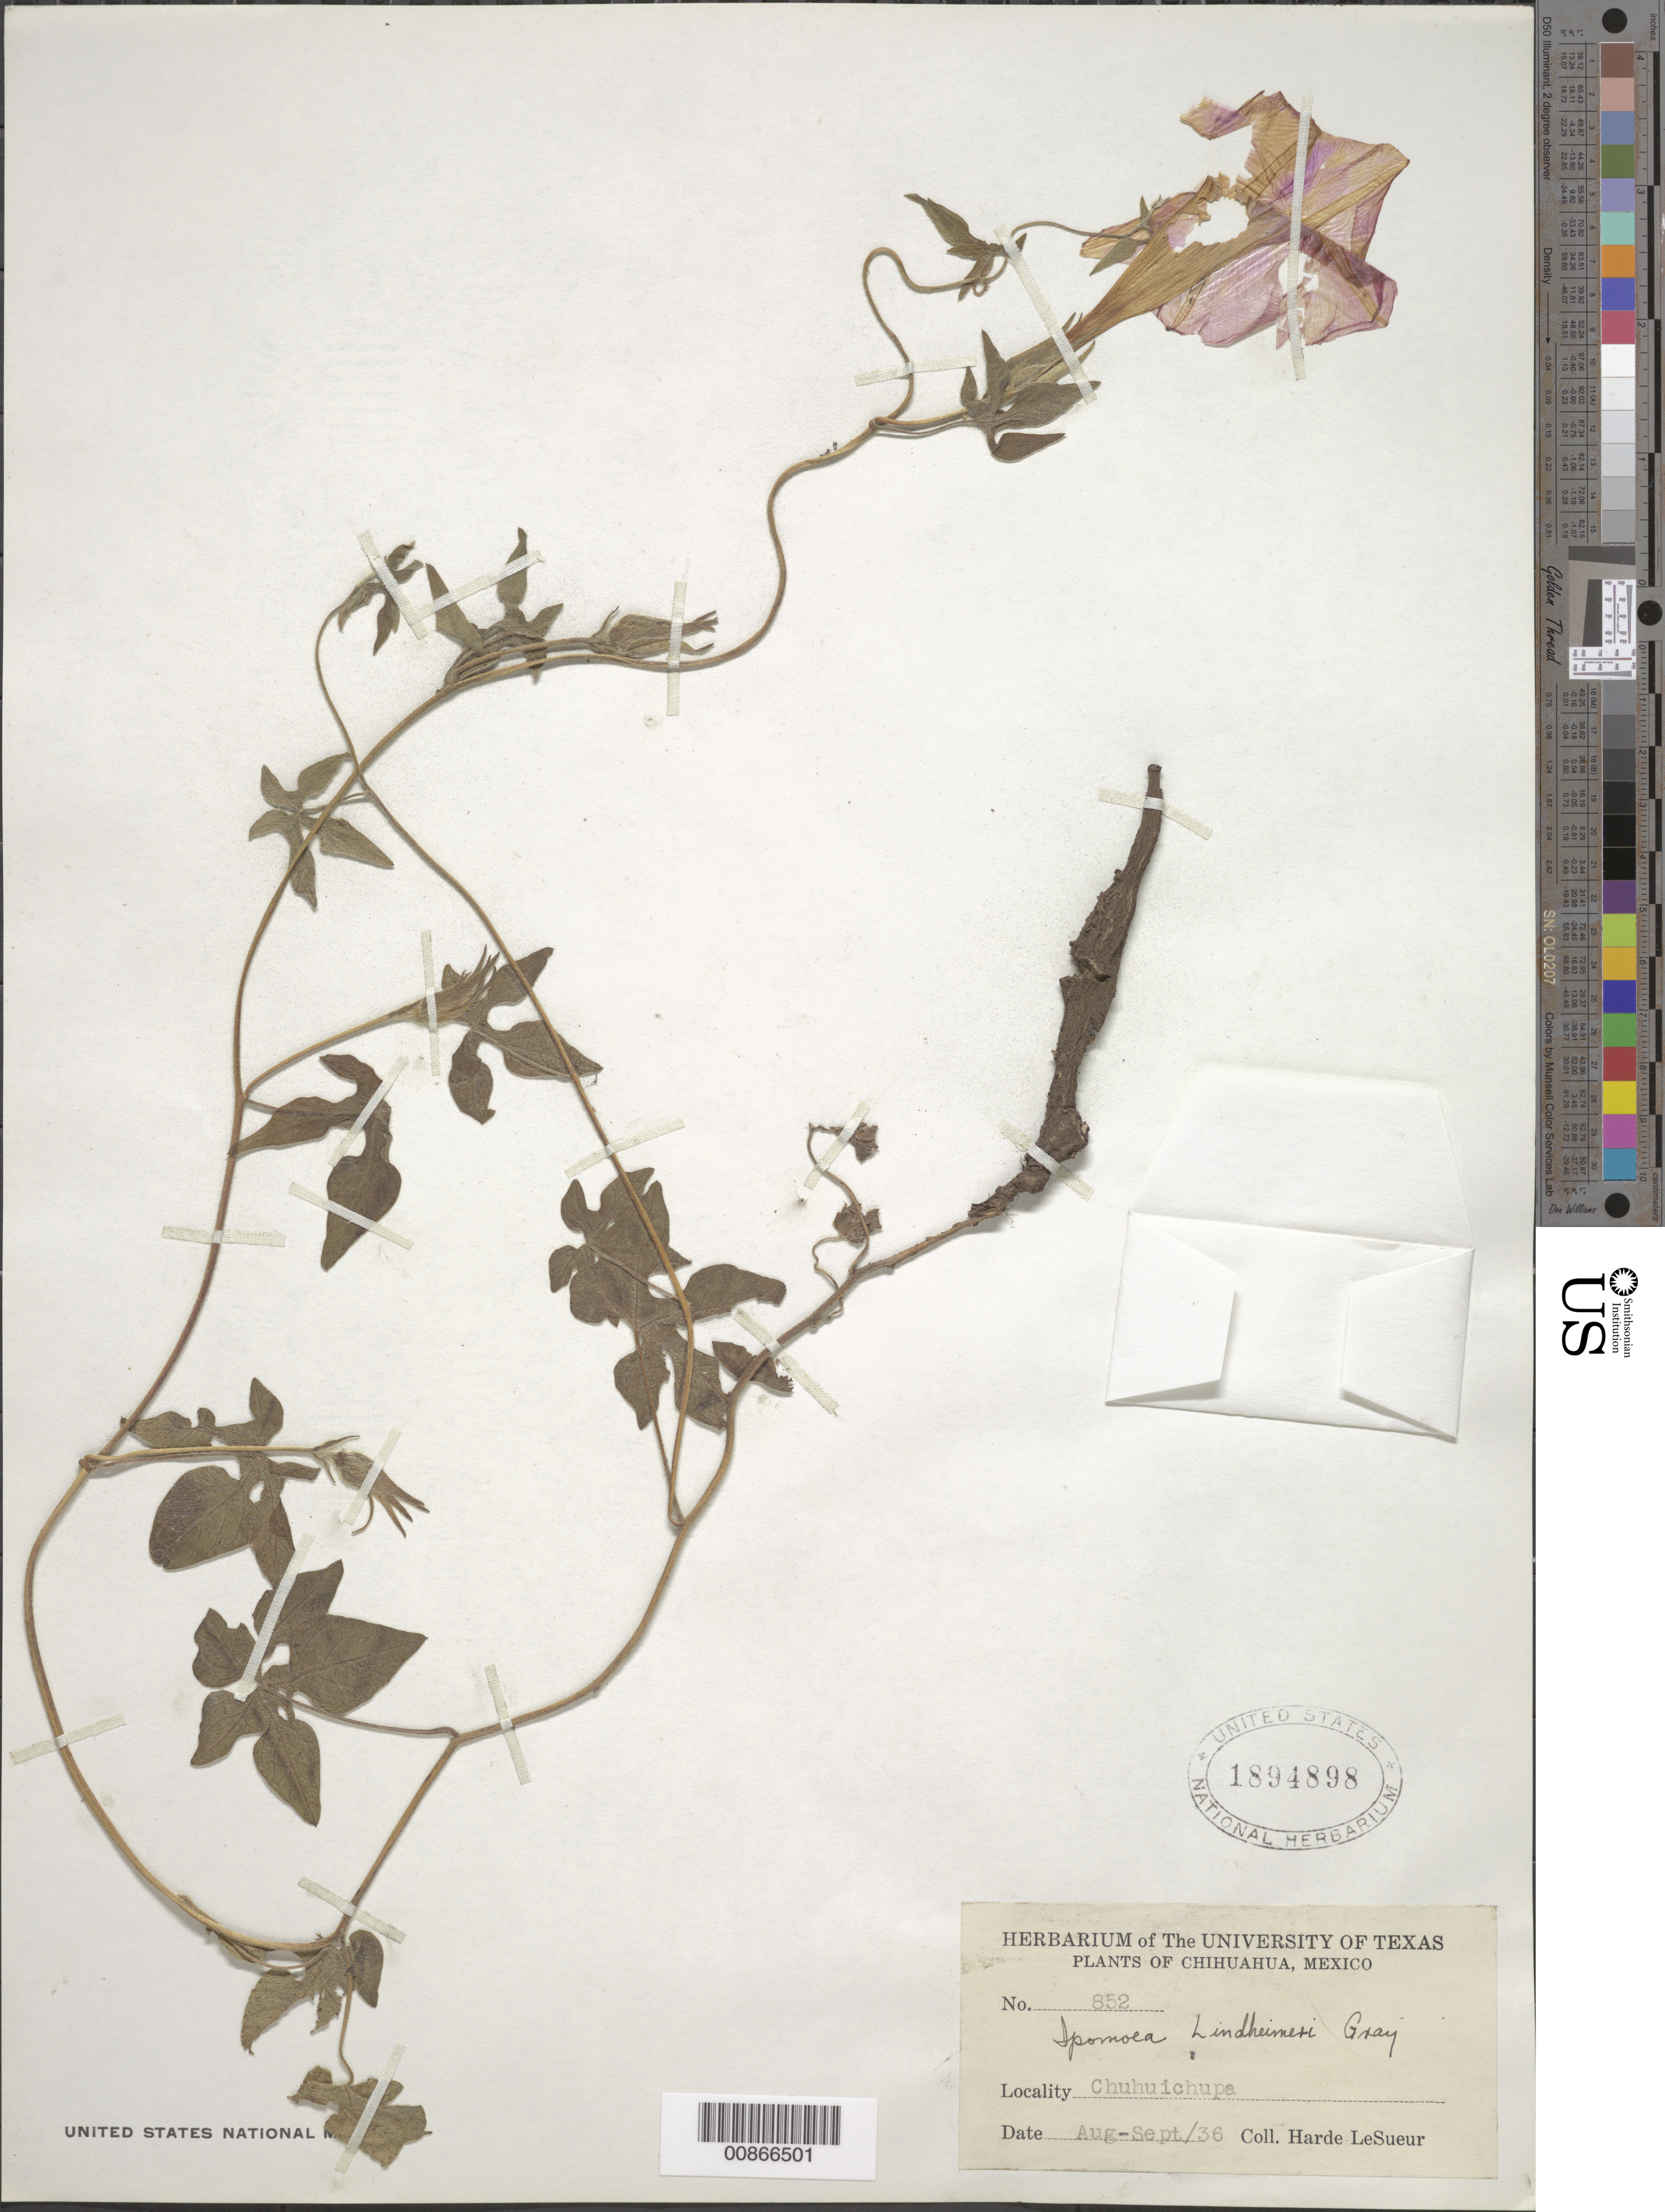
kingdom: Plantae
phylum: Tracheophyta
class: Magnoliopsida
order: Solanales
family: Convolvulaceae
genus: Ipomoea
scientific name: Ipomoea lindheimeri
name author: A. Gray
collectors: D. H. LeSueur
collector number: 852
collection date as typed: Aug 1936 to -- Sep 1936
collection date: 1936-08/1936-09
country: Mexico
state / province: Chihuahua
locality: Chuichupa, Chihuahua.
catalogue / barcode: US 1894898